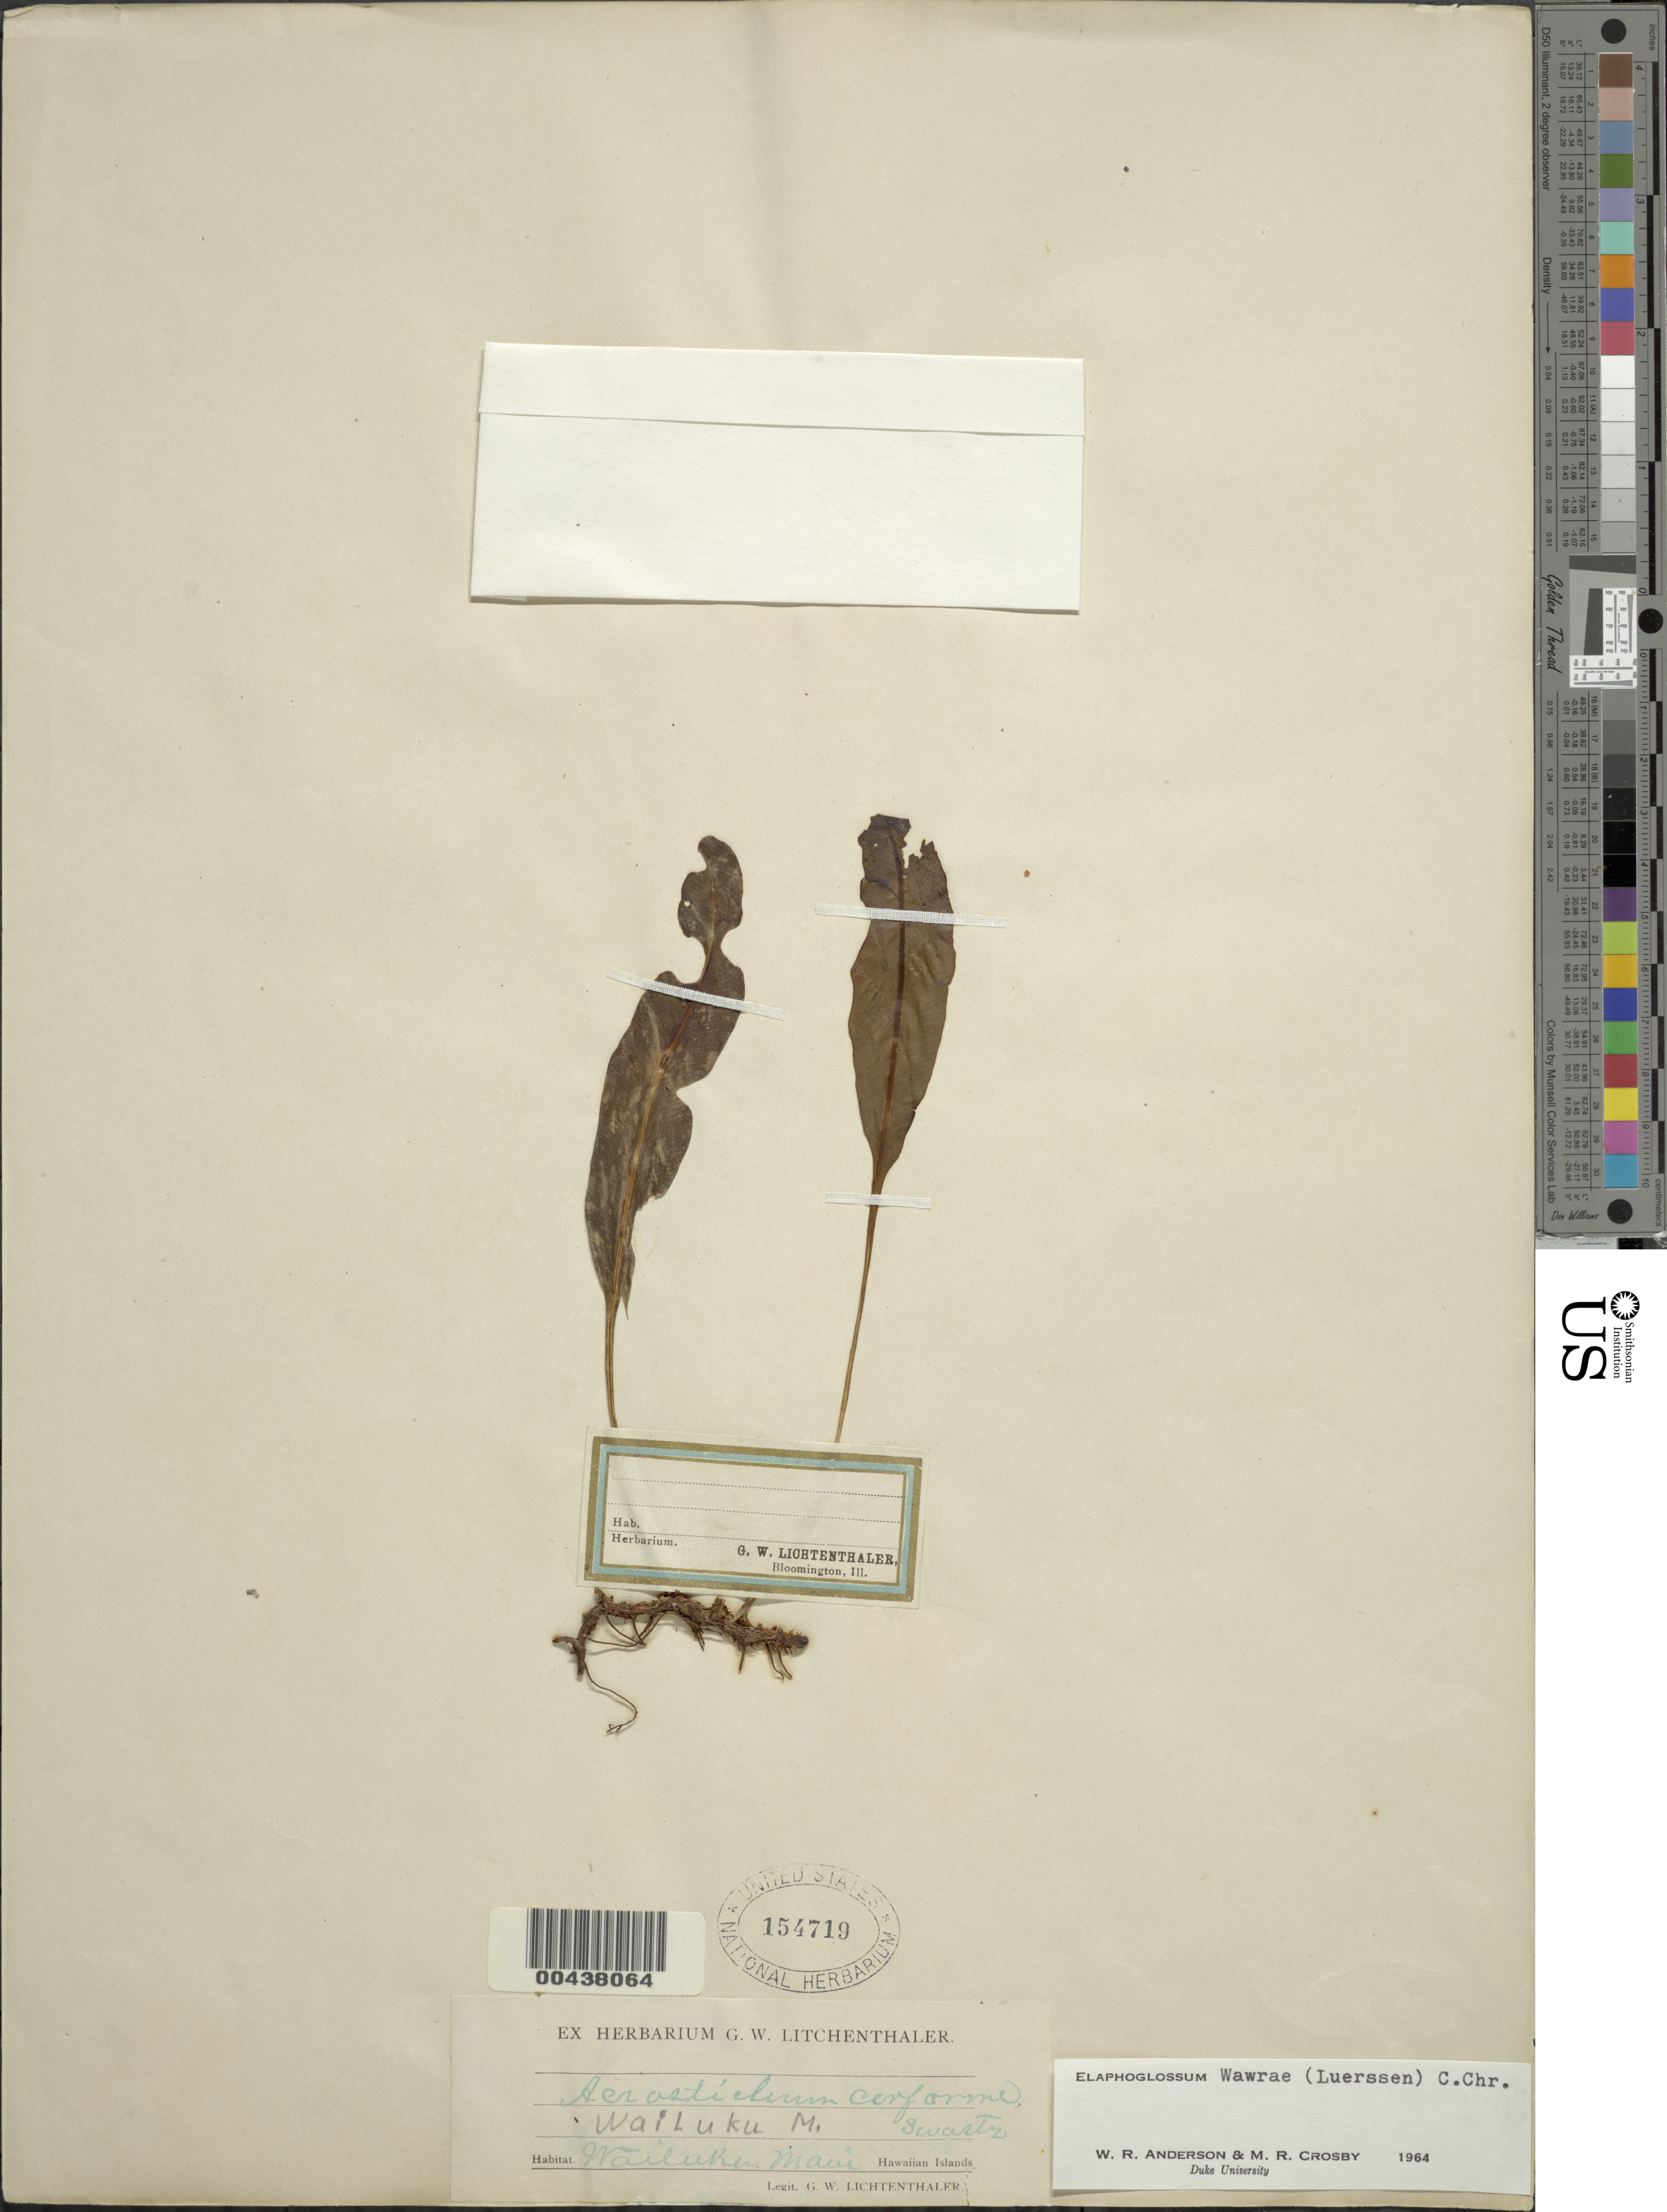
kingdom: Plantae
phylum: Tracheophyta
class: Polypodiopsida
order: Polypodiales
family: Dryopteridaceae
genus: Elaphoglossum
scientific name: Elaphoglossum wawrae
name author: (Luerss.) C. Chr.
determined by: Anderson, W. R.; Crosby, M.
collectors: G. Lichtenthaler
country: United States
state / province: Hawaii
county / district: Maui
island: Maui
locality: Wailuku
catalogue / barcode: US 154719